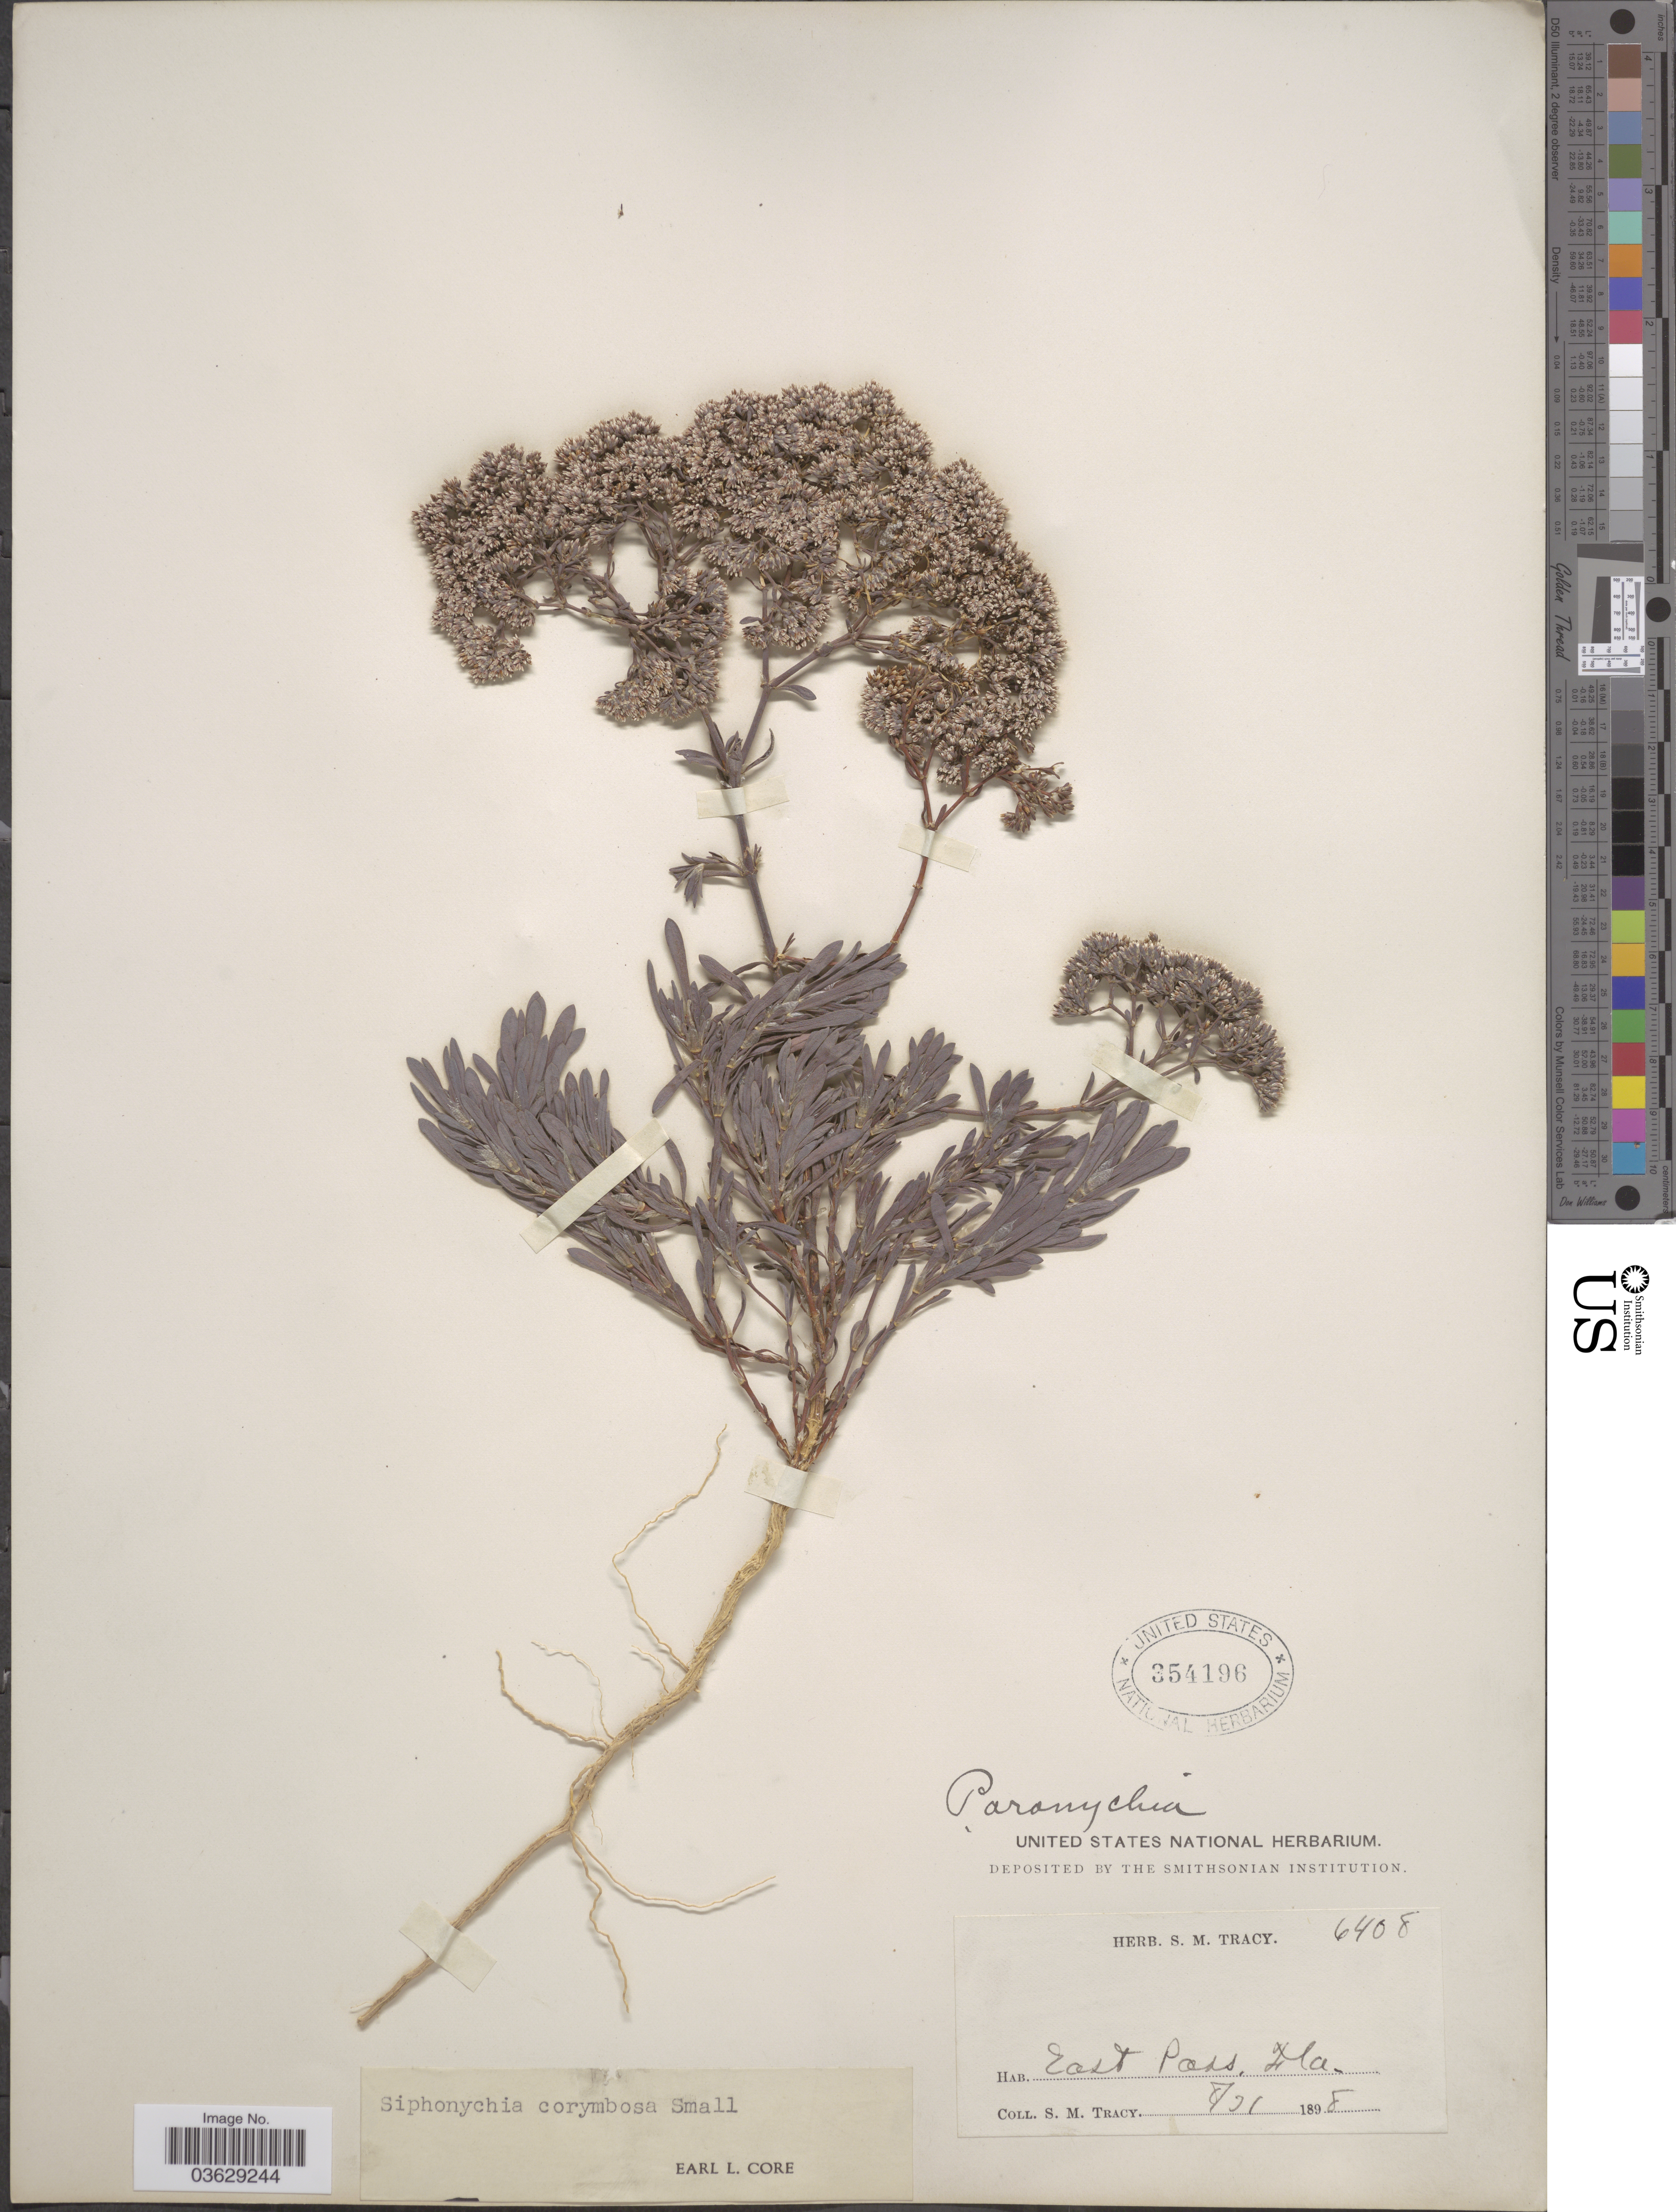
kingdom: Plantae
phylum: Tracheophyta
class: Magnoliopsida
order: Caryophyllales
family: Caryophyllaceae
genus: Paronychia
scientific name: Paronychia erecta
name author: (Chapm.) Shinners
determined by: Strong, Mark T., (BOT), Smithsonian Institution - National Museum of Natural History (UNITED STATES)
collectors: S. M. Tracy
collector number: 6408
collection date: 1898-08-31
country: United States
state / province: Florida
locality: East Pass.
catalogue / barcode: US 354196